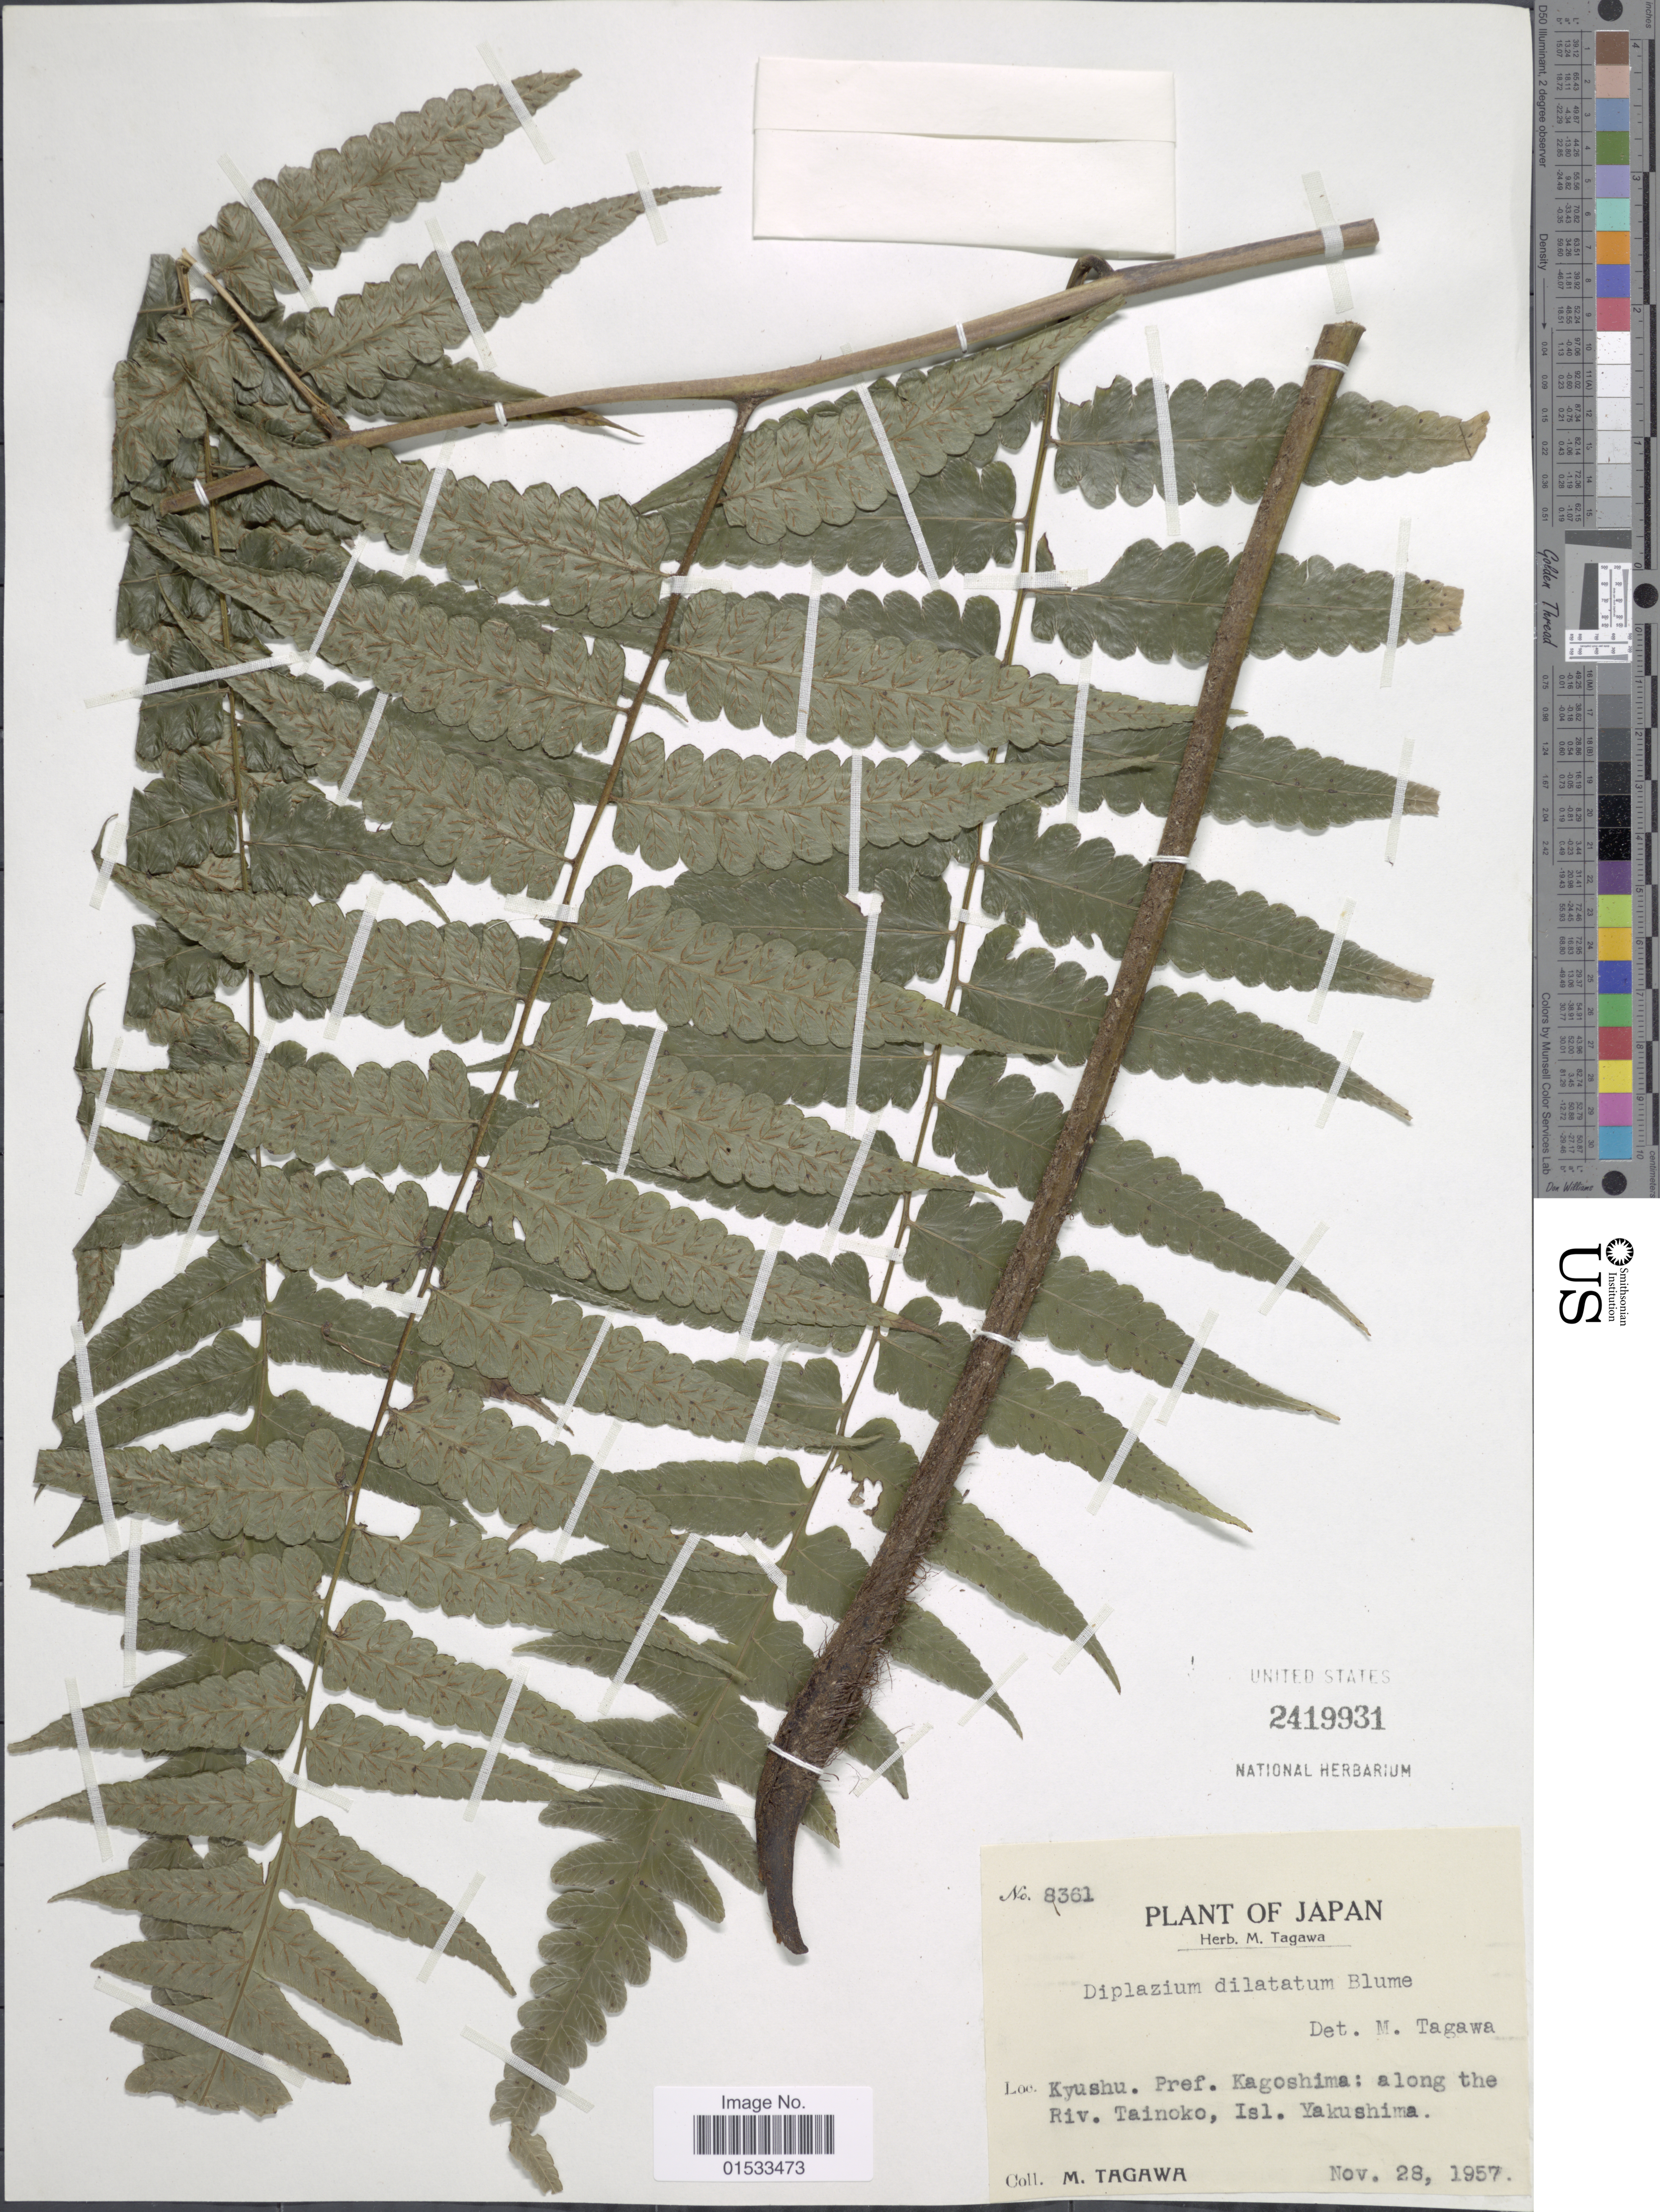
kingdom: Plantae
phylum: Tracheophyta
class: Polypodiopsida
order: Polypodiales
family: Athyriaceae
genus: Diplazium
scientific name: Diplazium dilatatum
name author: Blume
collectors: M. Tagawa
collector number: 8361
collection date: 1957-11-28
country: Japan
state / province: Kagosima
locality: Kyushu, along the Riv. Tainoko, Isl. Yakushima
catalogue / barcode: US 2419931